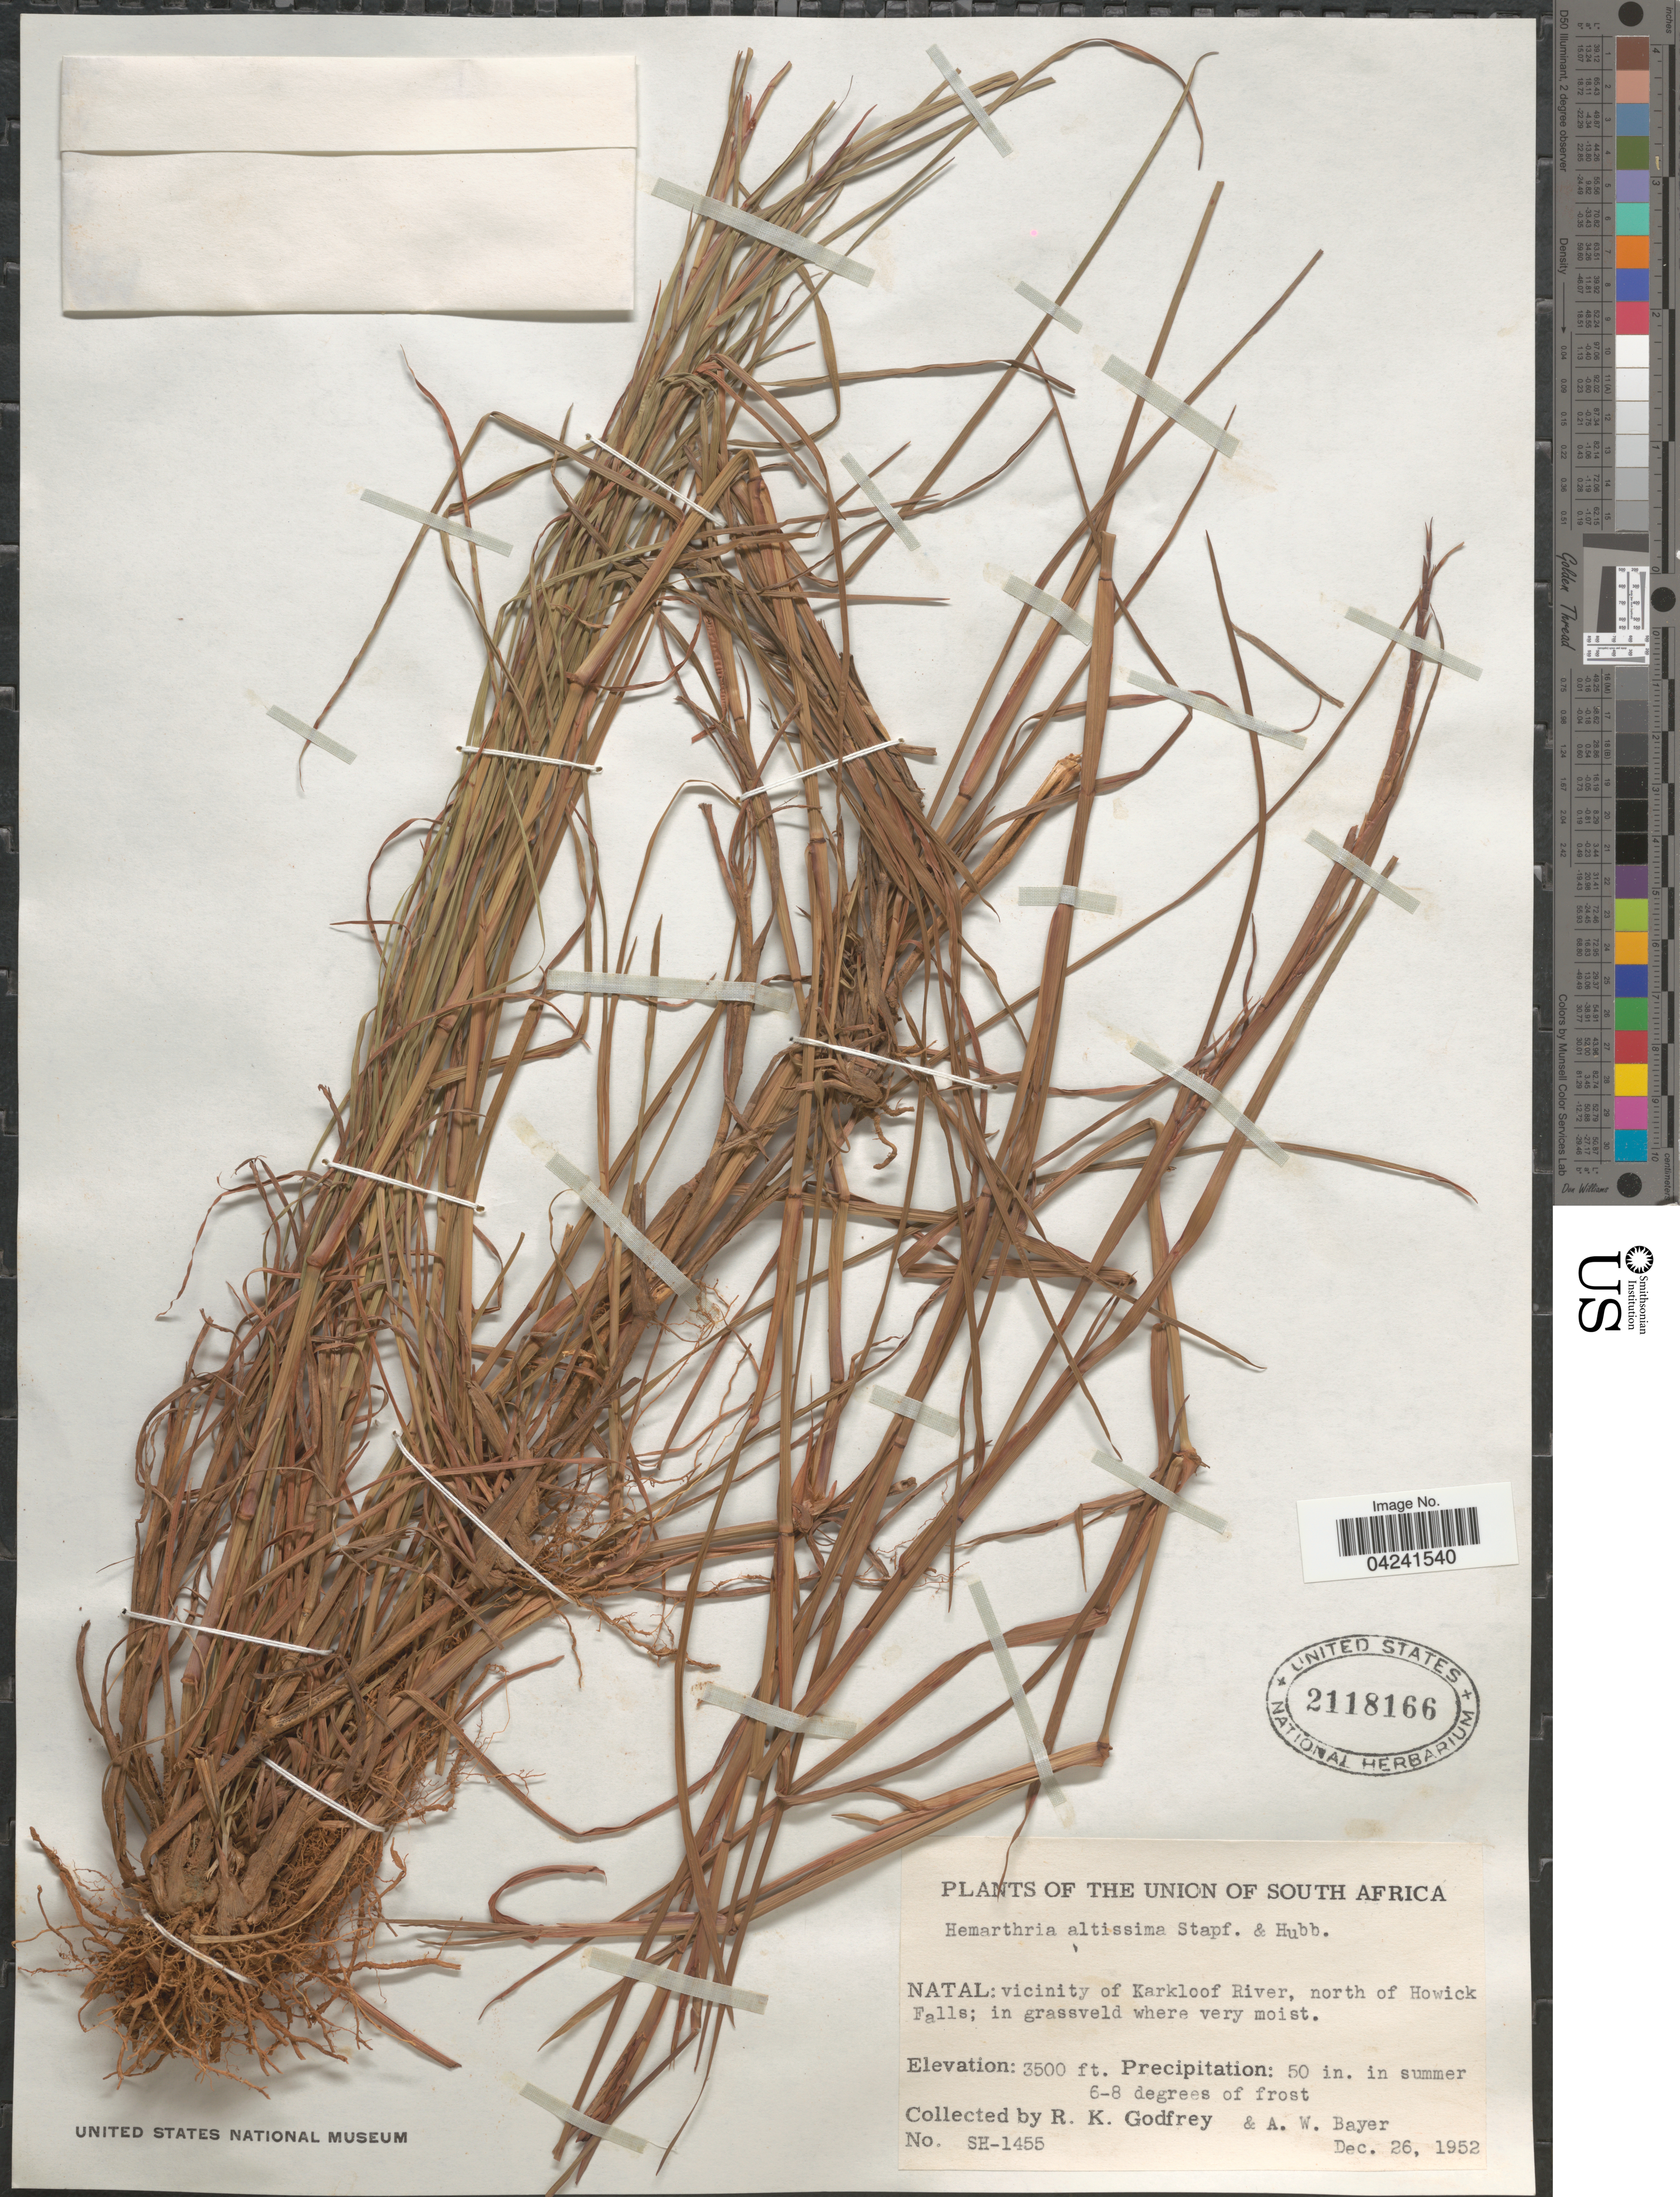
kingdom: Plantae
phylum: Tracheophyta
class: Liliopsida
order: Poales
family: Poaceae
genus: Hemarthria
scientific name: Hemarthria altissima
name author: (Poir.) Stapf & C. E. Hubb.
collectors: R. K. Godfrey & A. Bayer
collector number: SH-1455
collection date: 1952-12-26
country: South Africa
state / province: KwaZulu-Natal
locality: The Union of South Africa. Natal: vicinity of Karkloof River, north of Howick Falls.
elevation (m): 1067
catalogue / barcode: US 2118166